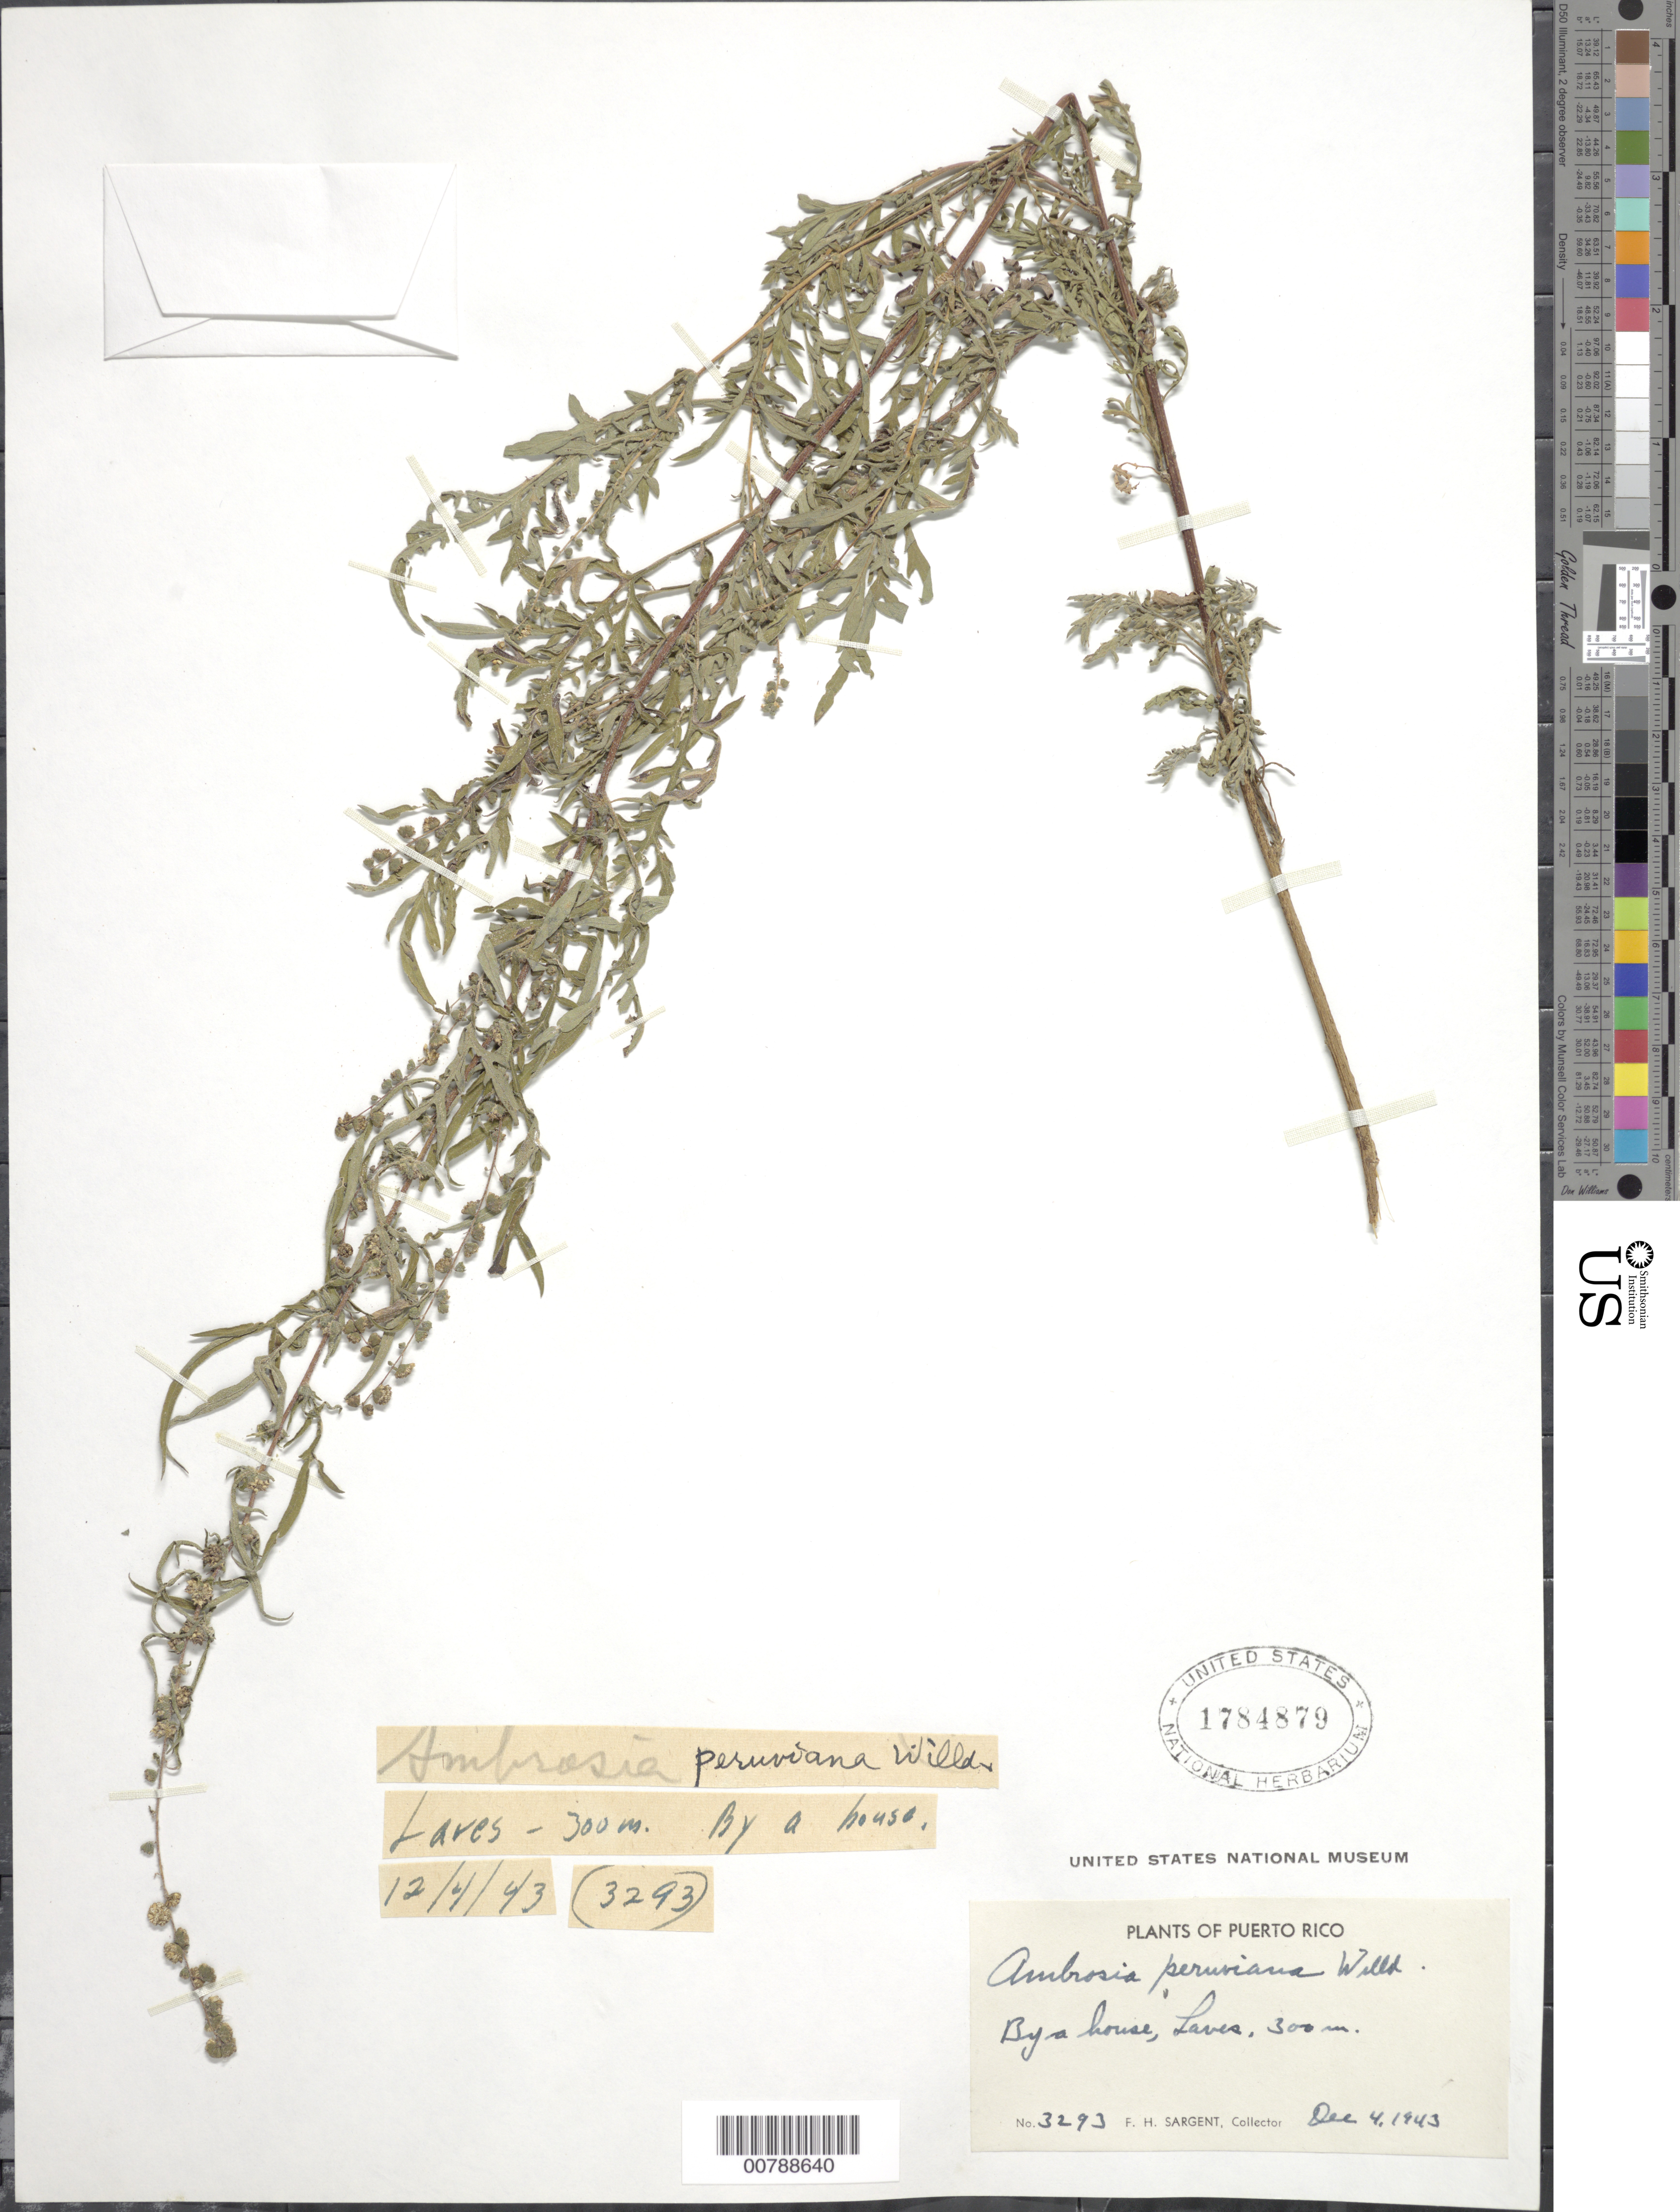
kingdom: Plantae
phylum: Tracheophyta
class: Magnoliopsida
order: Asterales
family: Asteraceae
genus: Ambrosia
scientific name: Ambrosia peruviana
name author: Willd.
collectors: F. H. Sargent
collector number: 3293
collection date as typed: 12 Apr 1973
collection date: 1973-04-12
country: Puerto Rico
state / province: Lares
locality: Lares, by a house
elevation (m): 300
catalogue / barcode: US 1784879